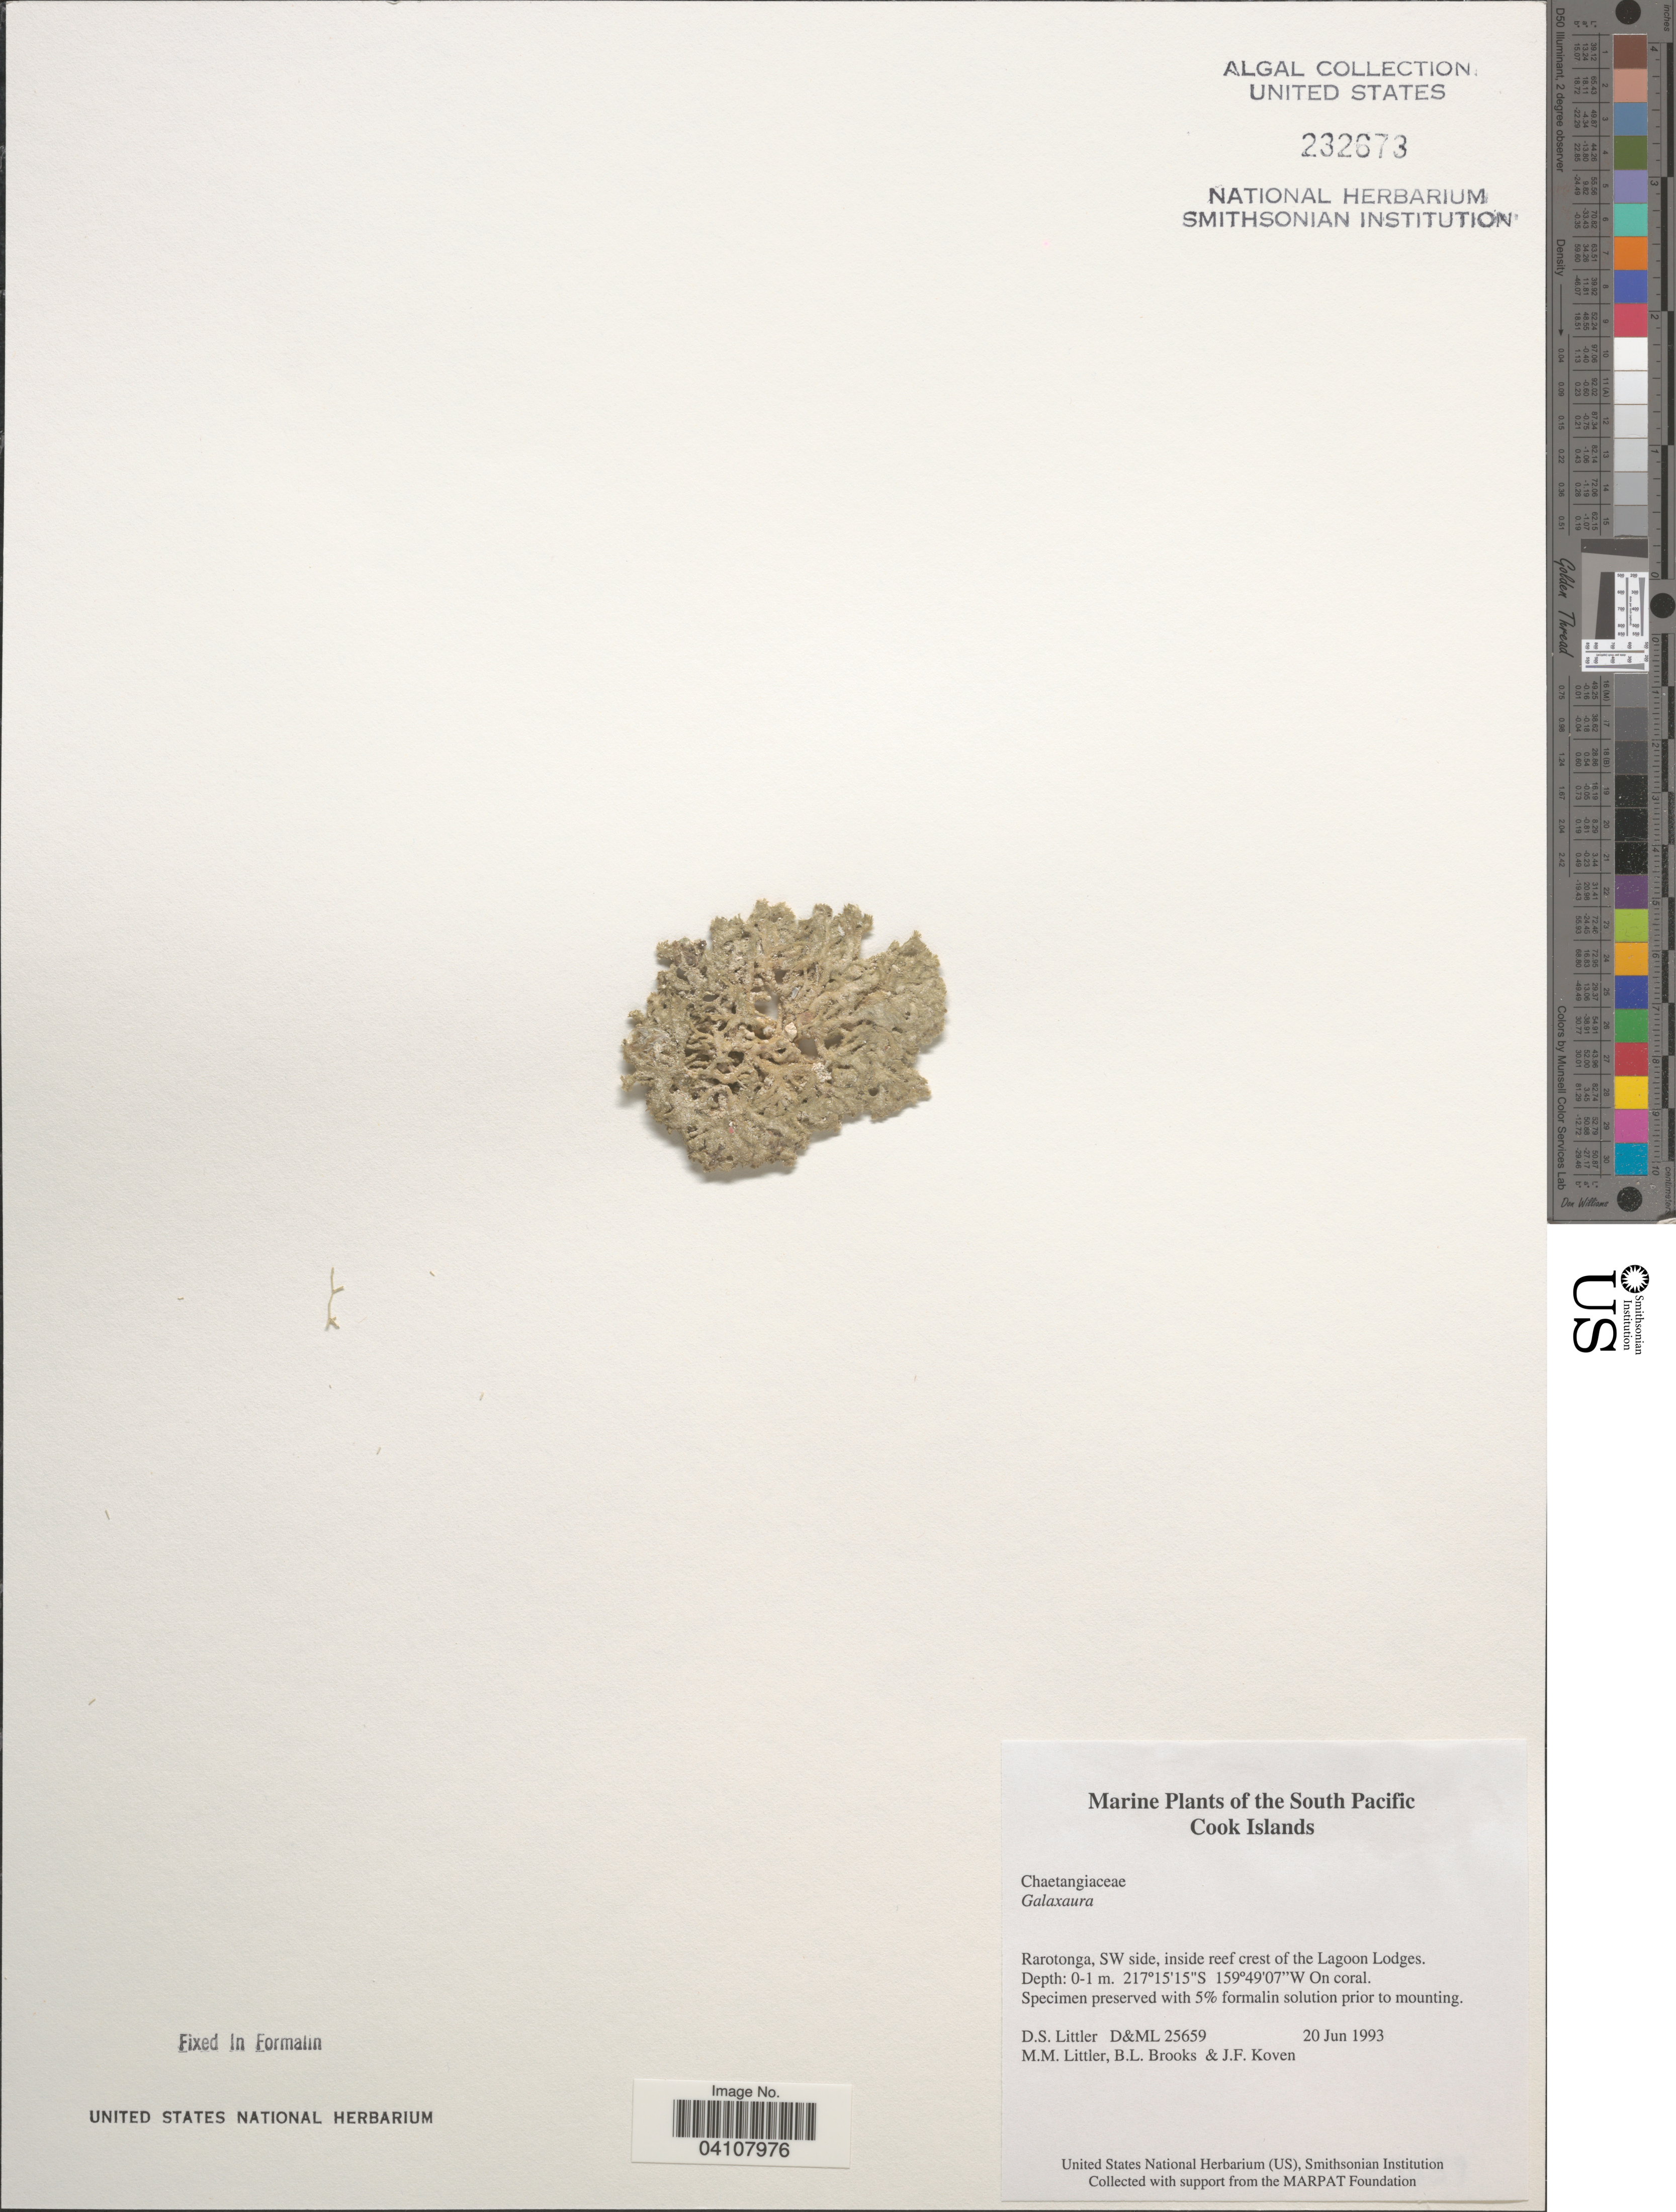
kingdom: Plantae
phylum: Rhodophyta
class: Florideophyceae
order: Nemaliales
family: Galaxauraceae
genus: Galaxaura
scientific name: Galaxaura sp.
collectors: D. S. Littler, B. Brooks & J. Koven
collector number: D&ML25659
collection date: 1993-06-20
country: Cook Islands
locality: The South Pacific. Rarotonga, SW side, inside reef crest of the Lagoon Lodges.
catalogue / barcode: US 232673